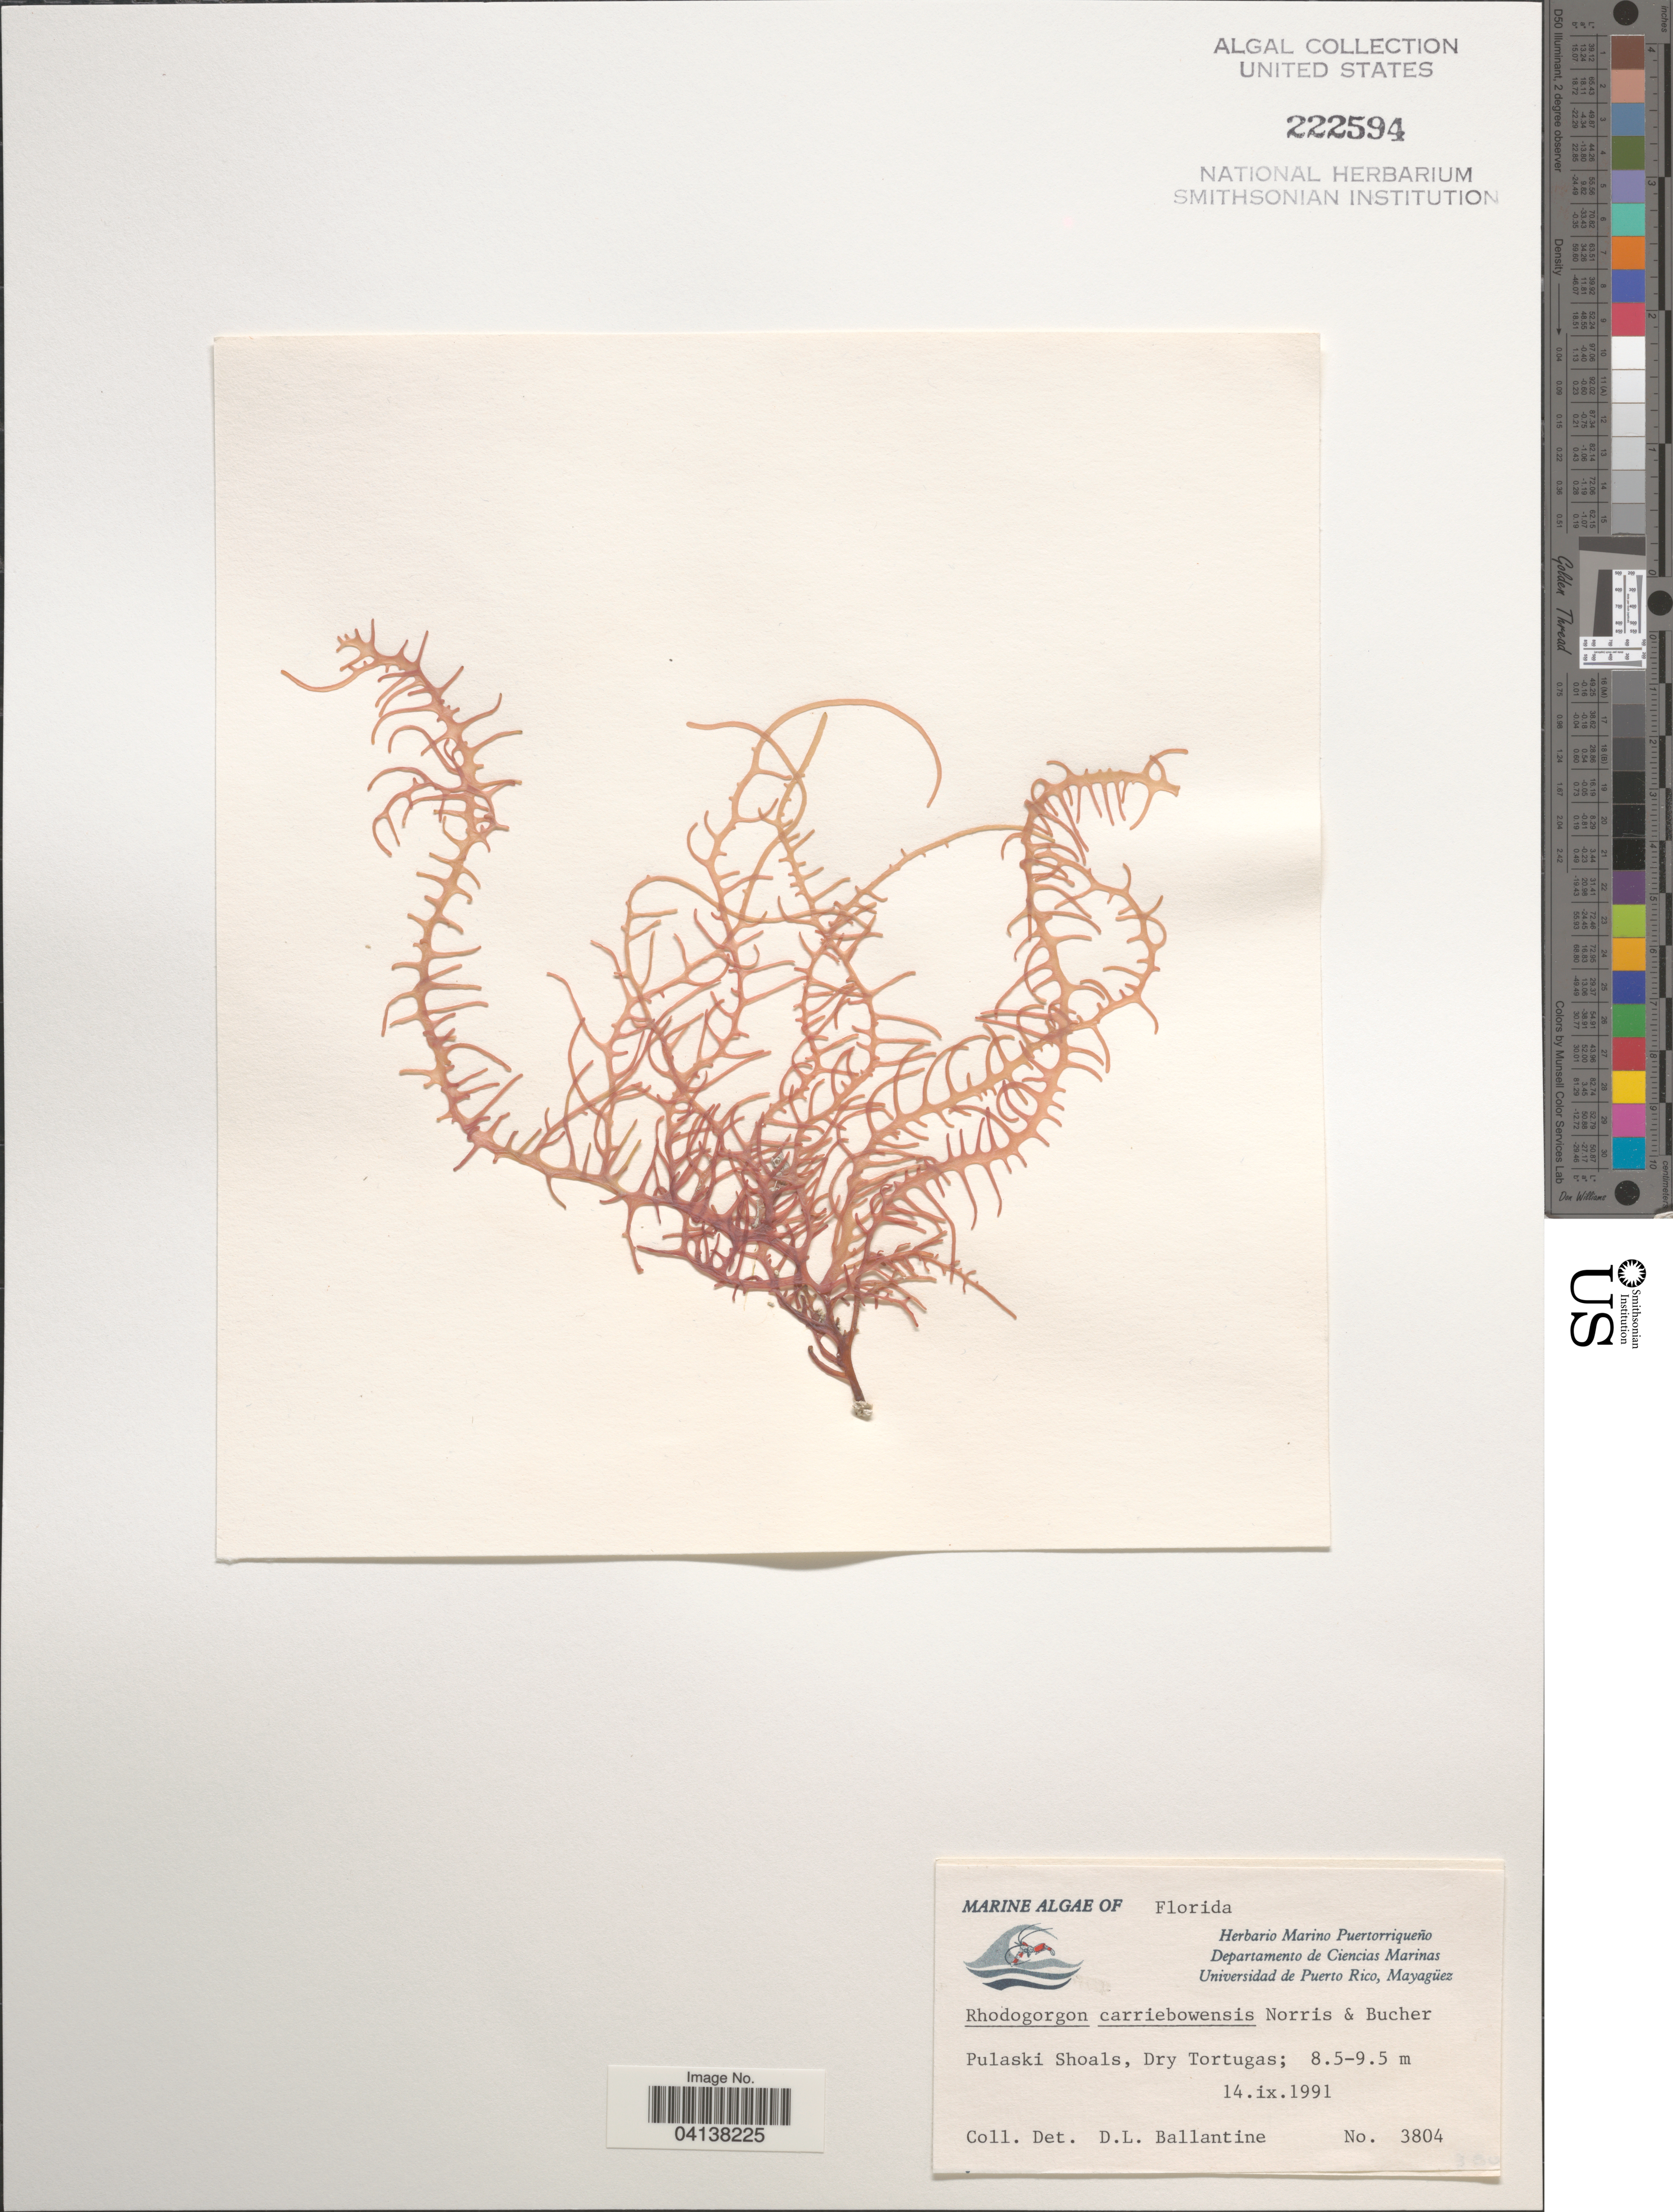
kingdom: Plantae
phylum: Rhodophyta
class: Florideophyceae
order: Rhodogorgonales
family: Rhodogorgonaceae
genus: Rhodogorgon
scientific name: Rhodogorgon ramosissima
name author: J.N. Norris & K.E. Bucher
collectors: D.L. Ballantine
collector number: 3804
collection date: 1991-09-14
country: United States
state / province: Florida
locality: Pulaski Shoals, Dry Tortugas.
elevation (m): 8.5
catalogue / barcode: US 222594